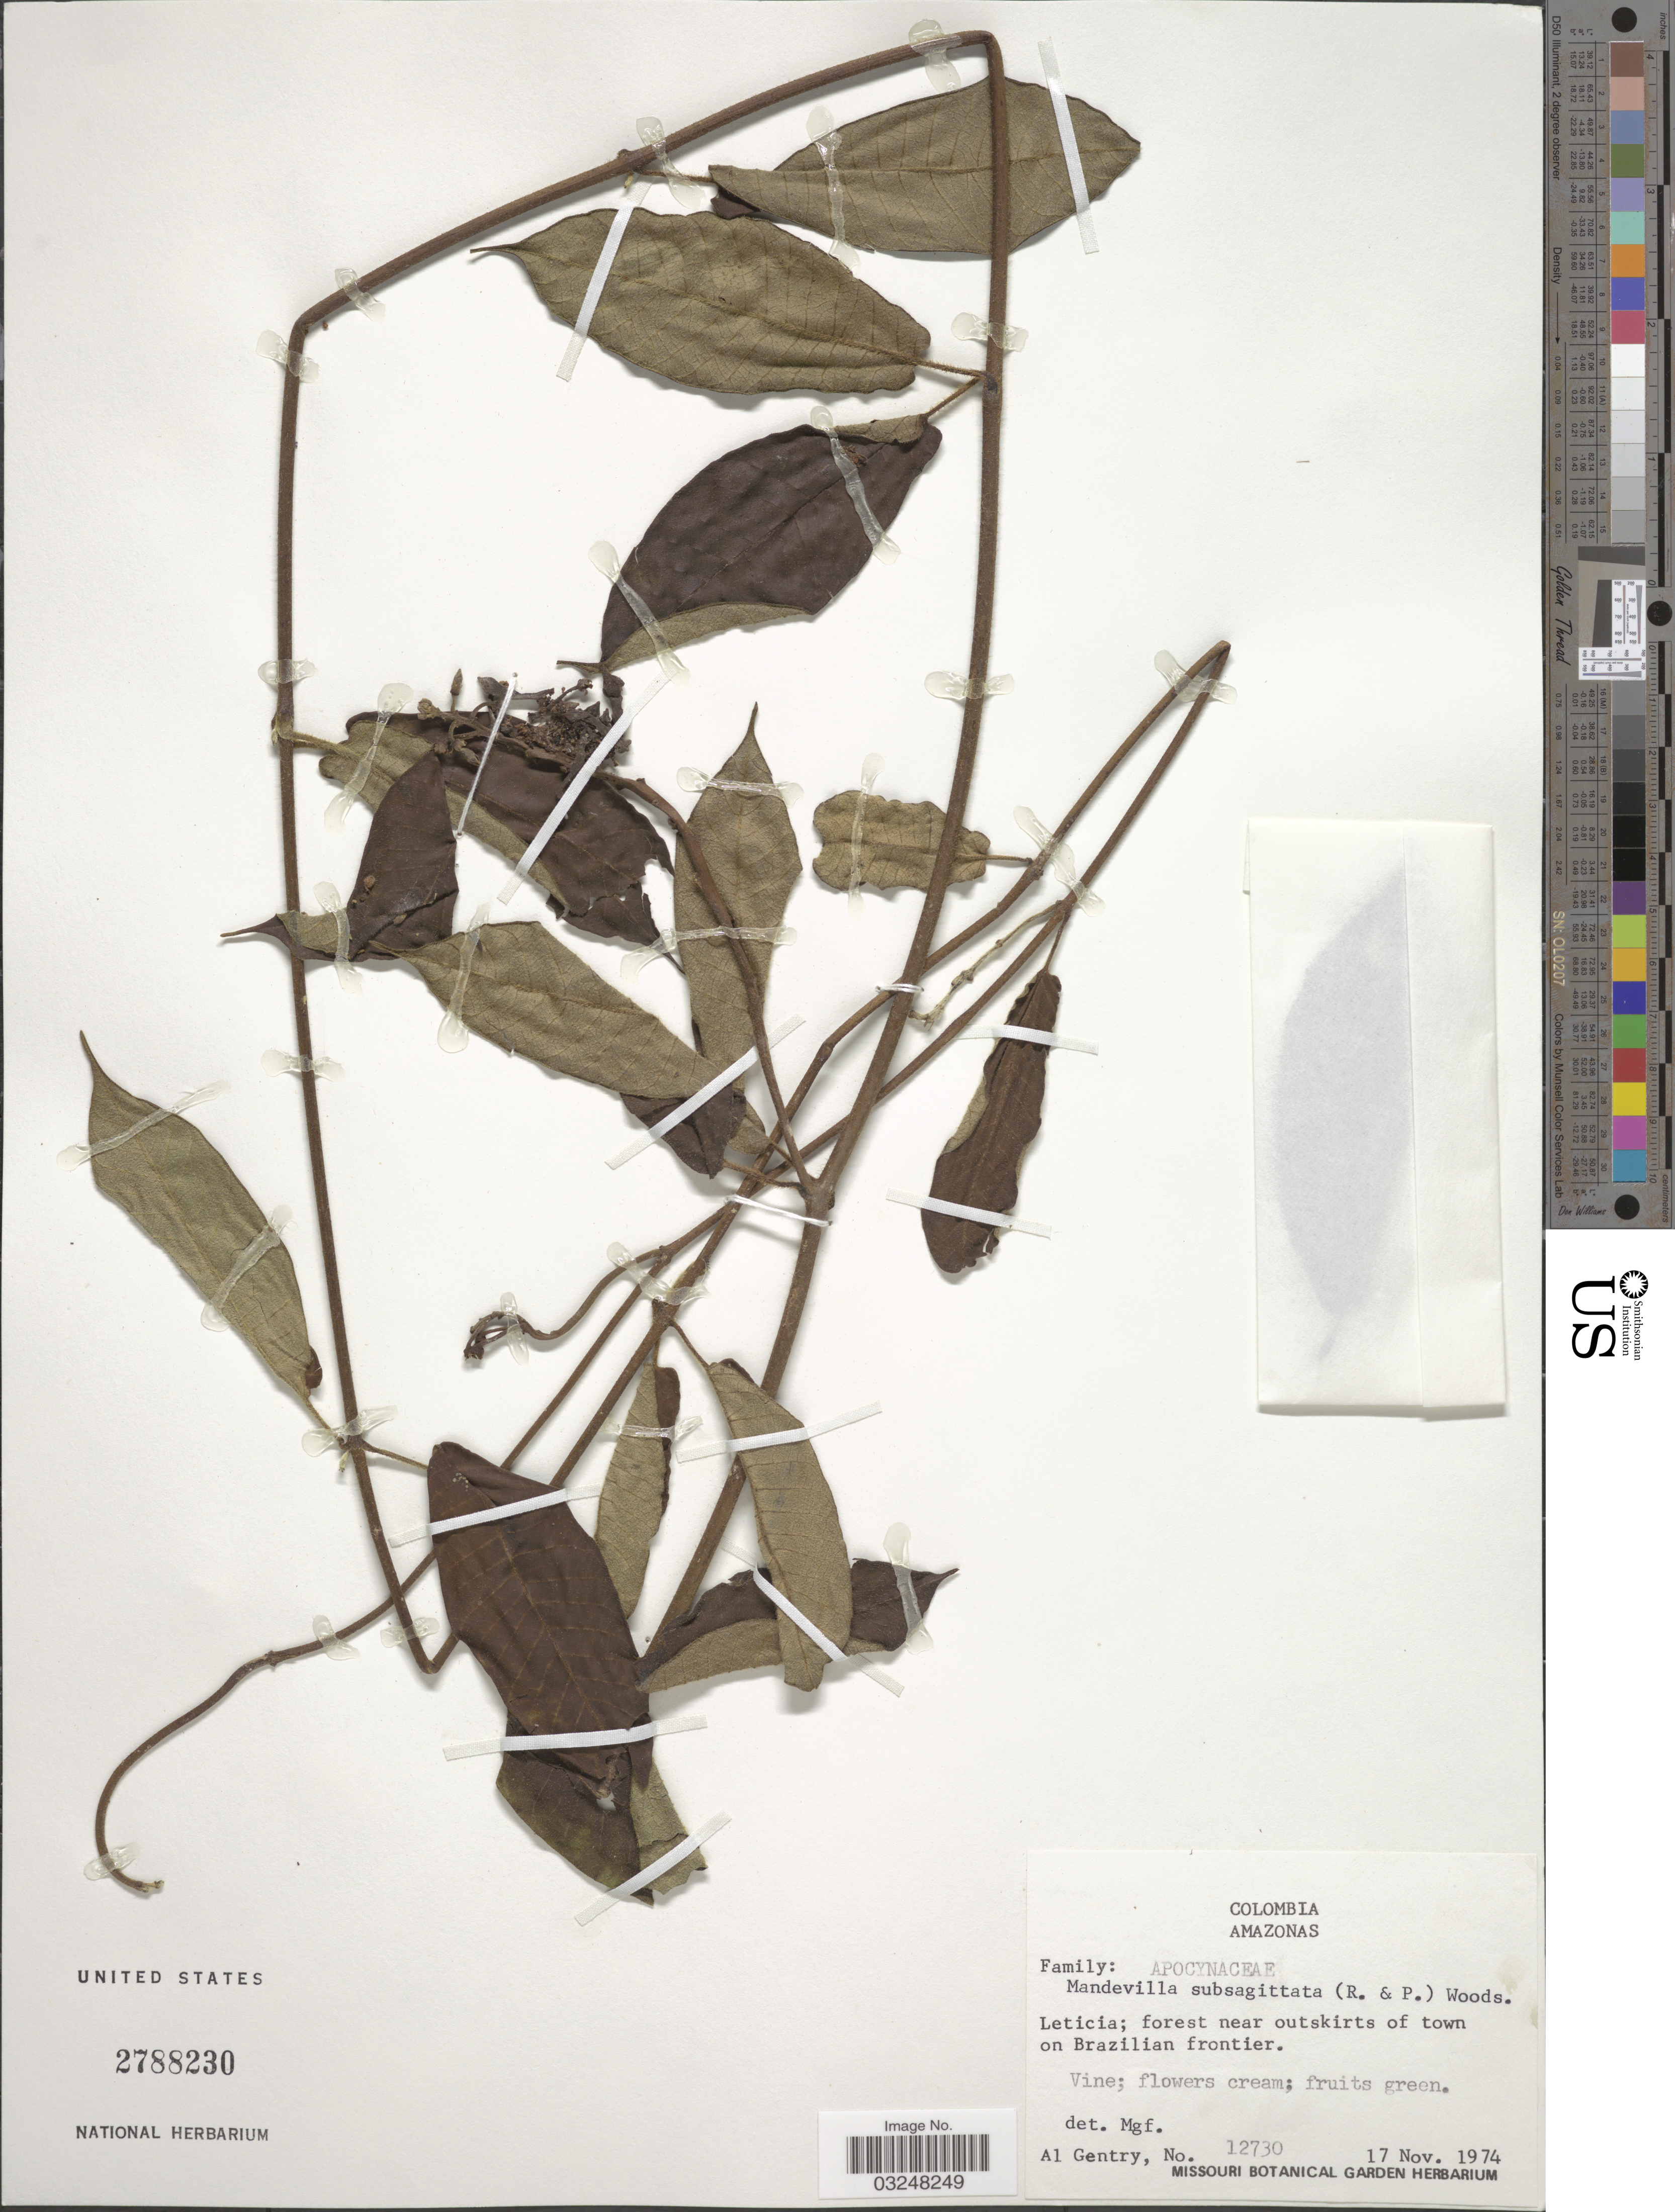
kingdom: Plantae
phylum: Tracheophyta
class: Magnoliopsida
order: Gentianales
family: Apocynaceae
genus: Mandevilla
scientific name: Mandevilla subsagittata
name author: (Ruiz & Pav.) Woodson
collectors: A. H. Gentry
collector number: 12730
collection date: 1974-11-17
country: Colombia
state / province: Amazônas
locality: Leticia; forest near outskirts of town on Brazilian frontier.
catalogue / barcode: US 2788230